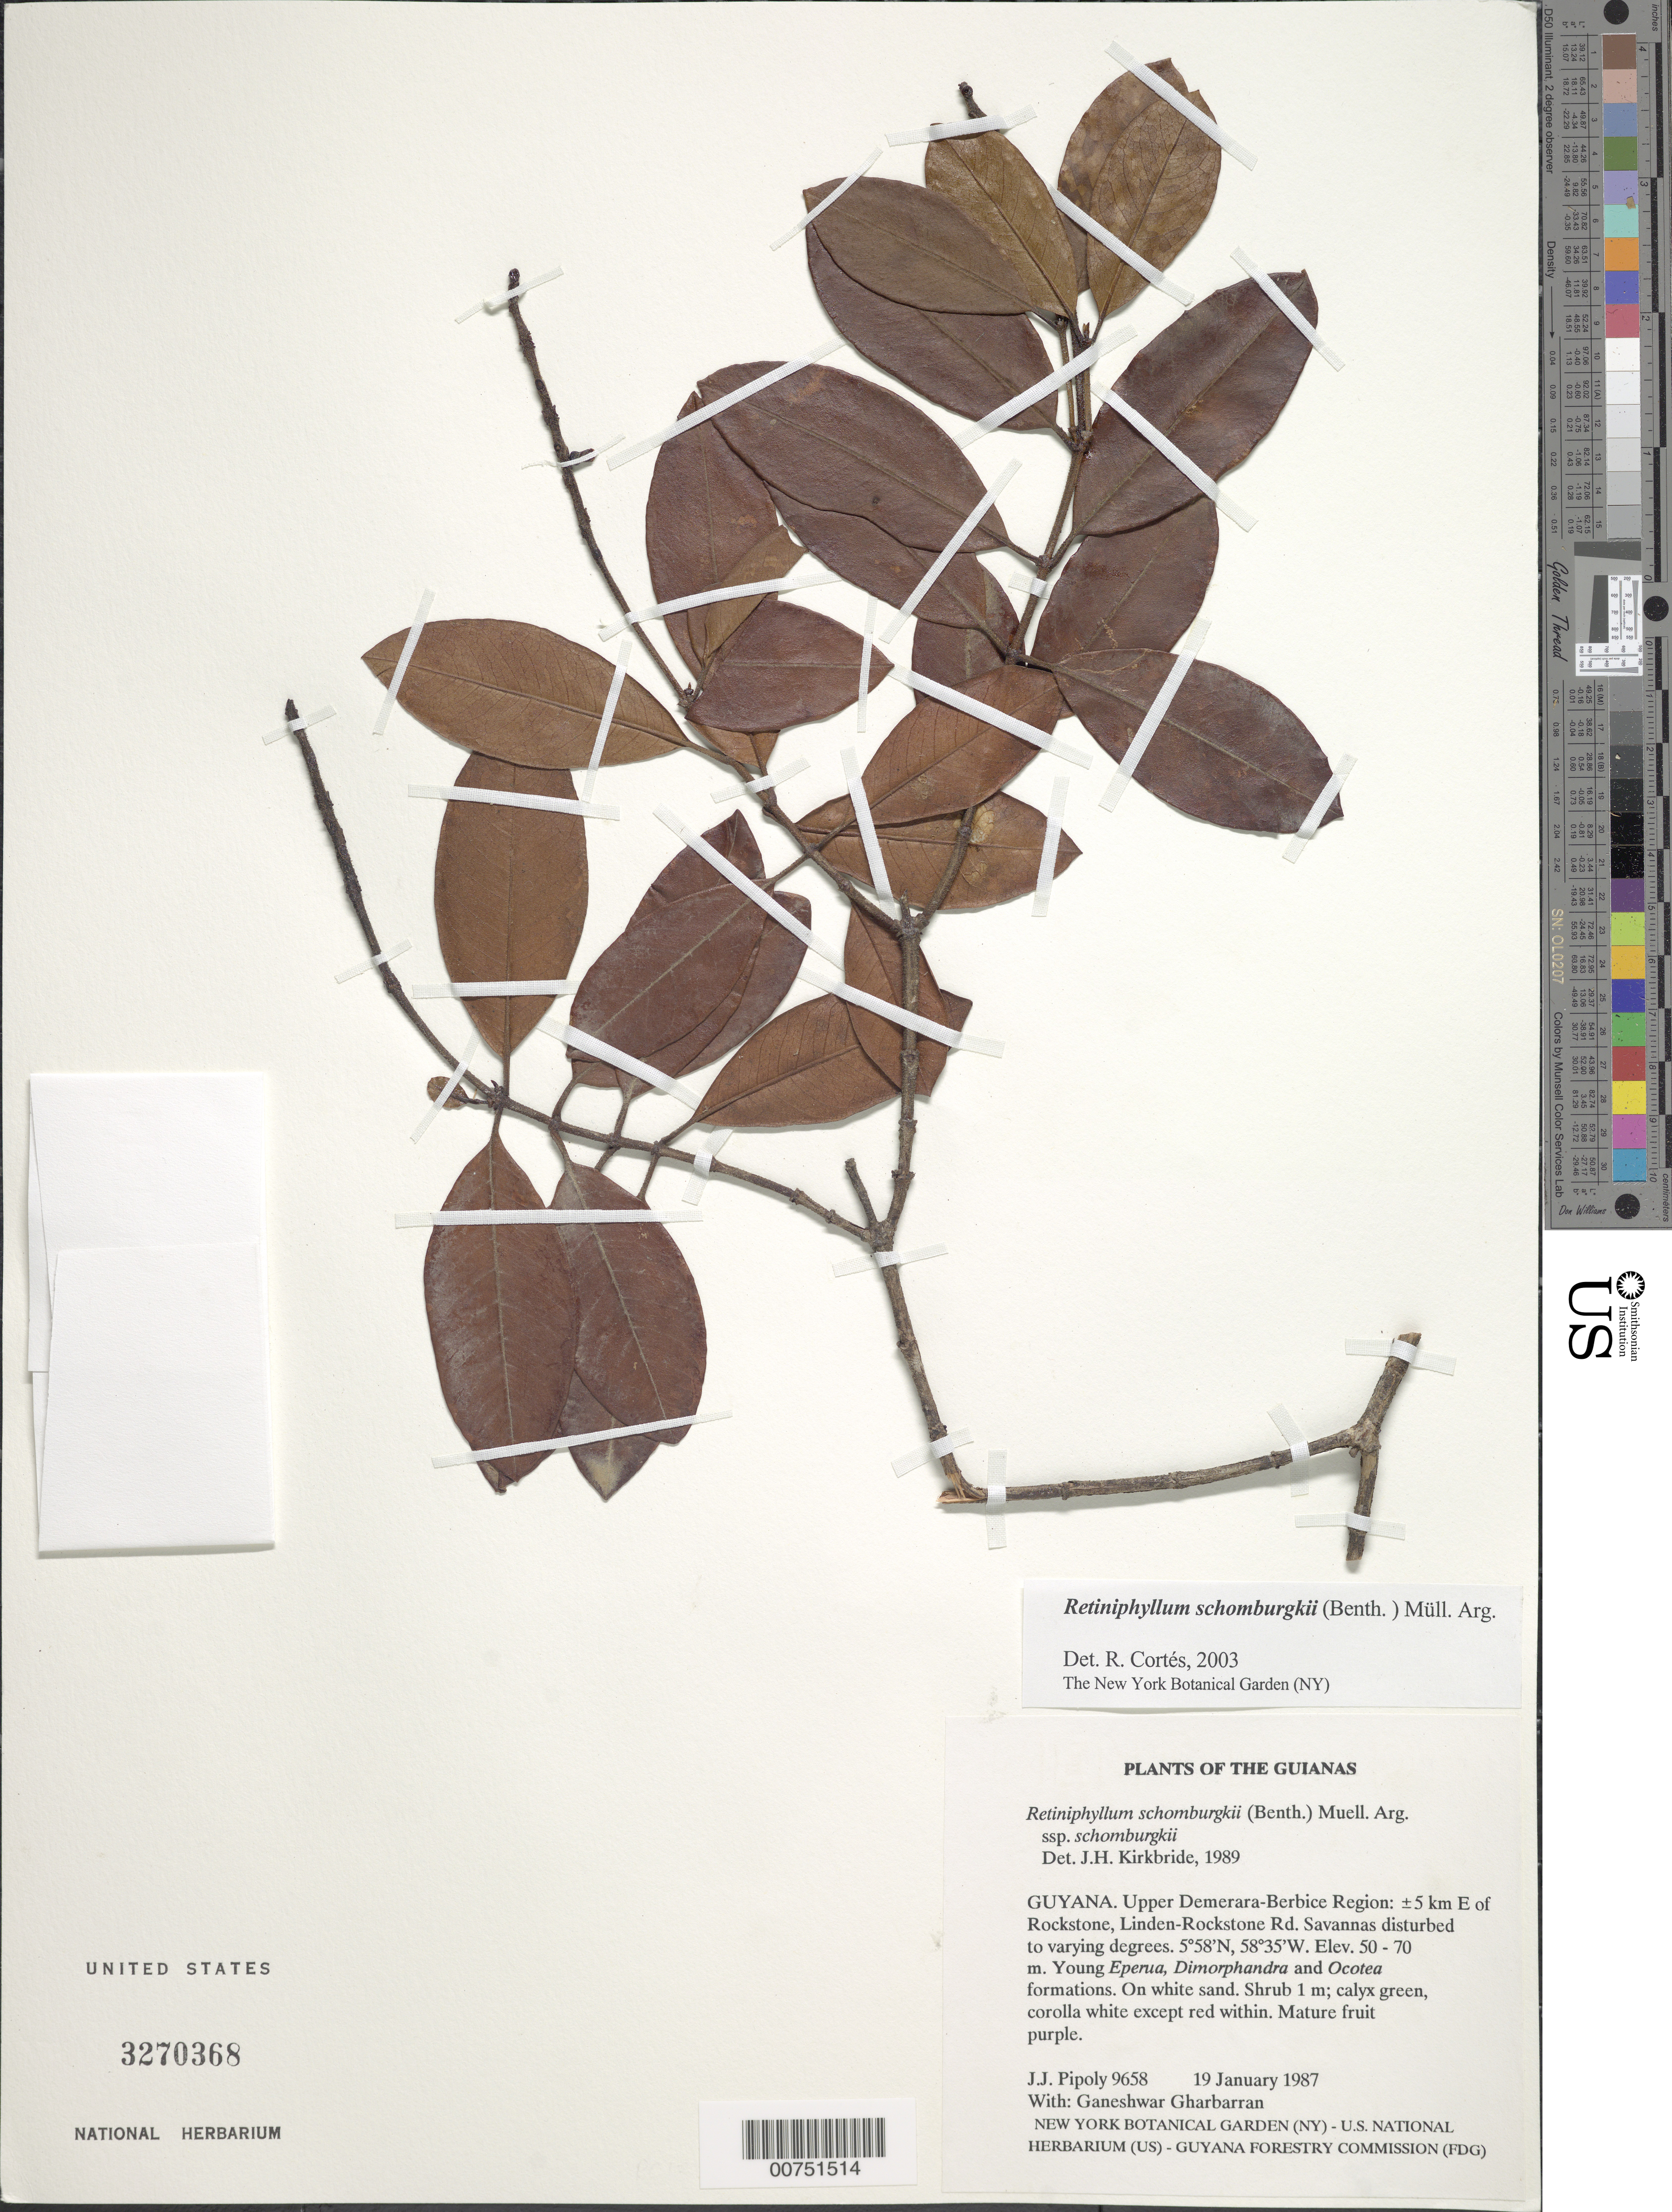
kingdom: Plantae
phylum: Tracheophyta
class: Magnoliopsida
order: Gentianales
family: Rubiaceae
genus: Retiniphyllum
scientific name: Retiniphyllum schomburgkii subsp. schomburgkii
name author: (Benth.) Müll. Arg.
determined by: Cortes R., G.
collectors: J. J. Pipoly & G. Gharbarran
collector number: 9658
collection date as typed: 19 January 1987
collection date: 1987-01-19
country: Guyana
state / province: U. Demerara-Berbice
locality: ±5 km E of Rockstone, Linden-Rockstone Rd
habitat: Savannas disturbed to varying degrees. Young Eperua, Dimorphandra and Ocotea formations. On white sand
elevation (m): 50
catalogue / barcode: US 3270368